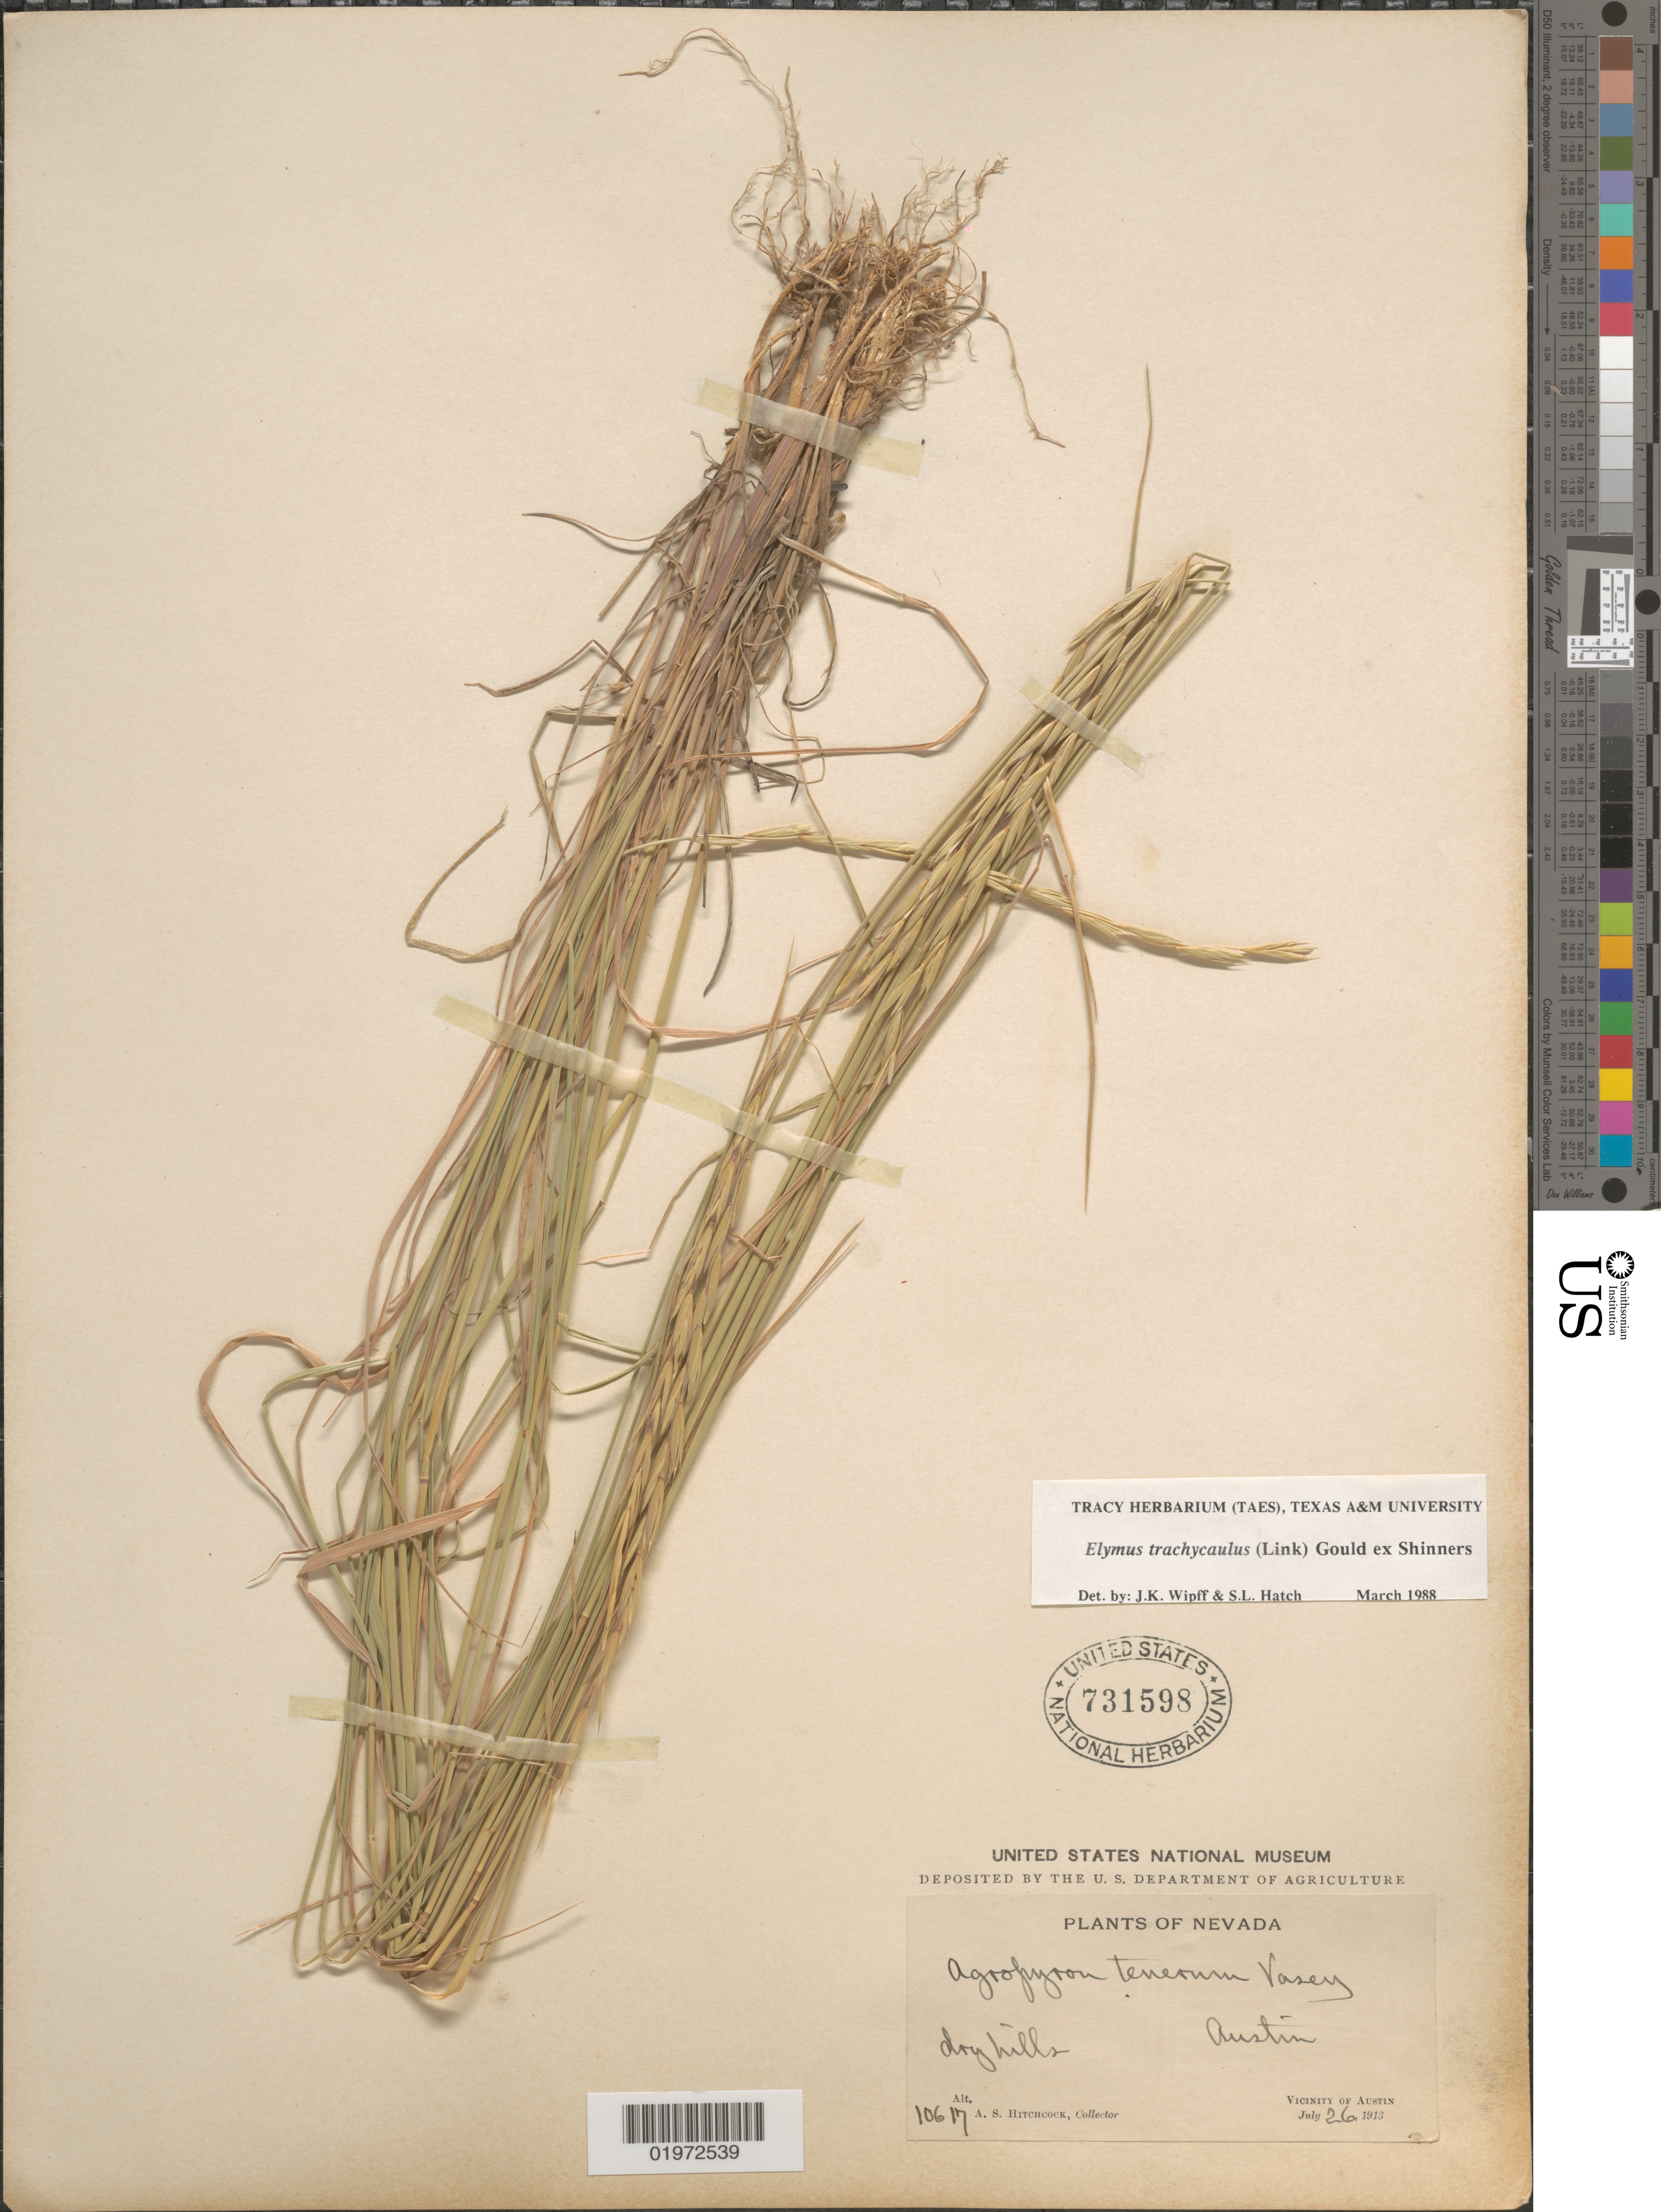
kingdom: Plantae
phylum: Tracheophyta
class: Liliopsida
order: Poales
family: Poaceae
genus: Elymus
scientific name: Elymus trachycaulus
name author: (Link) Gould ex Shinners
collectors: A. S. Hitchcock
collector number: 10617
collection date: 1913-07-26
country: United States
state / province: Nevada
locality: Austin. Dry hills. Vicinity of Austin.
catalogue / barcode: US 731598